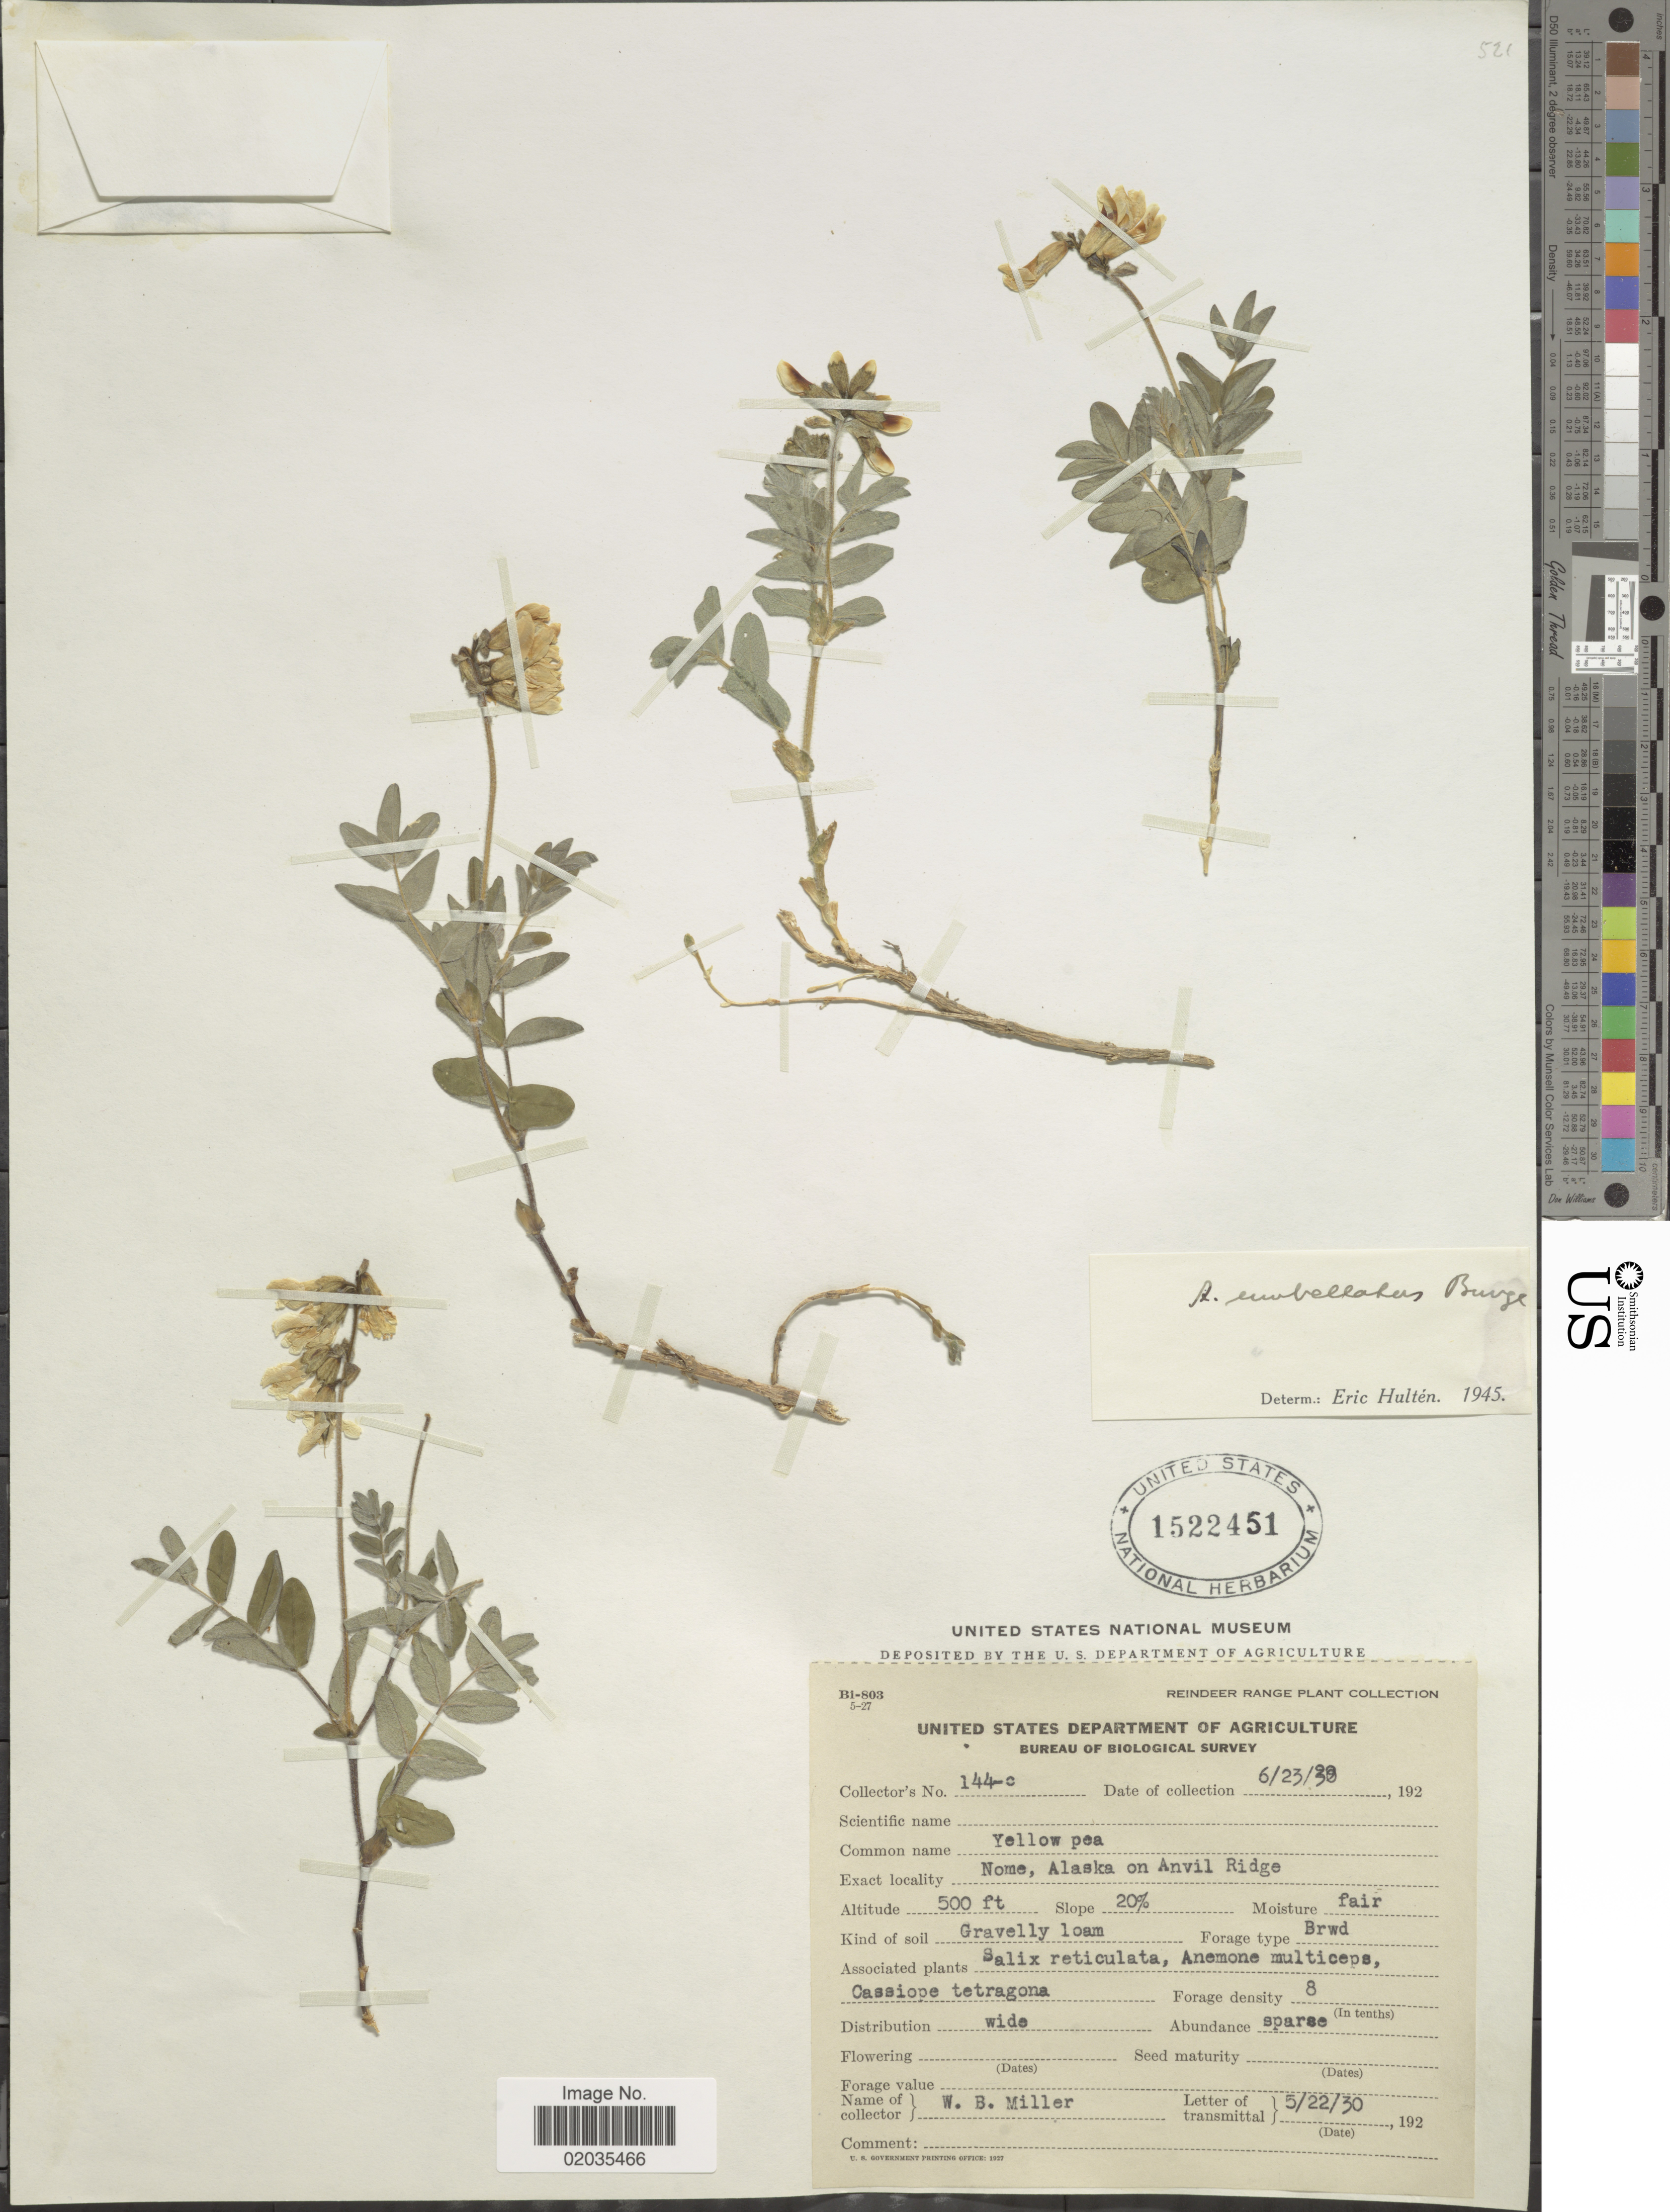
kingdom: Plantae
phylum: Tracheophyta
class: Magnoliopsida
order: Fabales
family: Fabaceae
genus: Astragalus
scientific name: Astragalus umbellatus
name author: Bunge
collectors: W. Miller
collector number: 144-c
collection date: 1939-06-23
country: United States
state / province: Alaska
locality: Nome, on Anvil Ridge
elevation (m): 152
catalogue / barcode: US 1522451